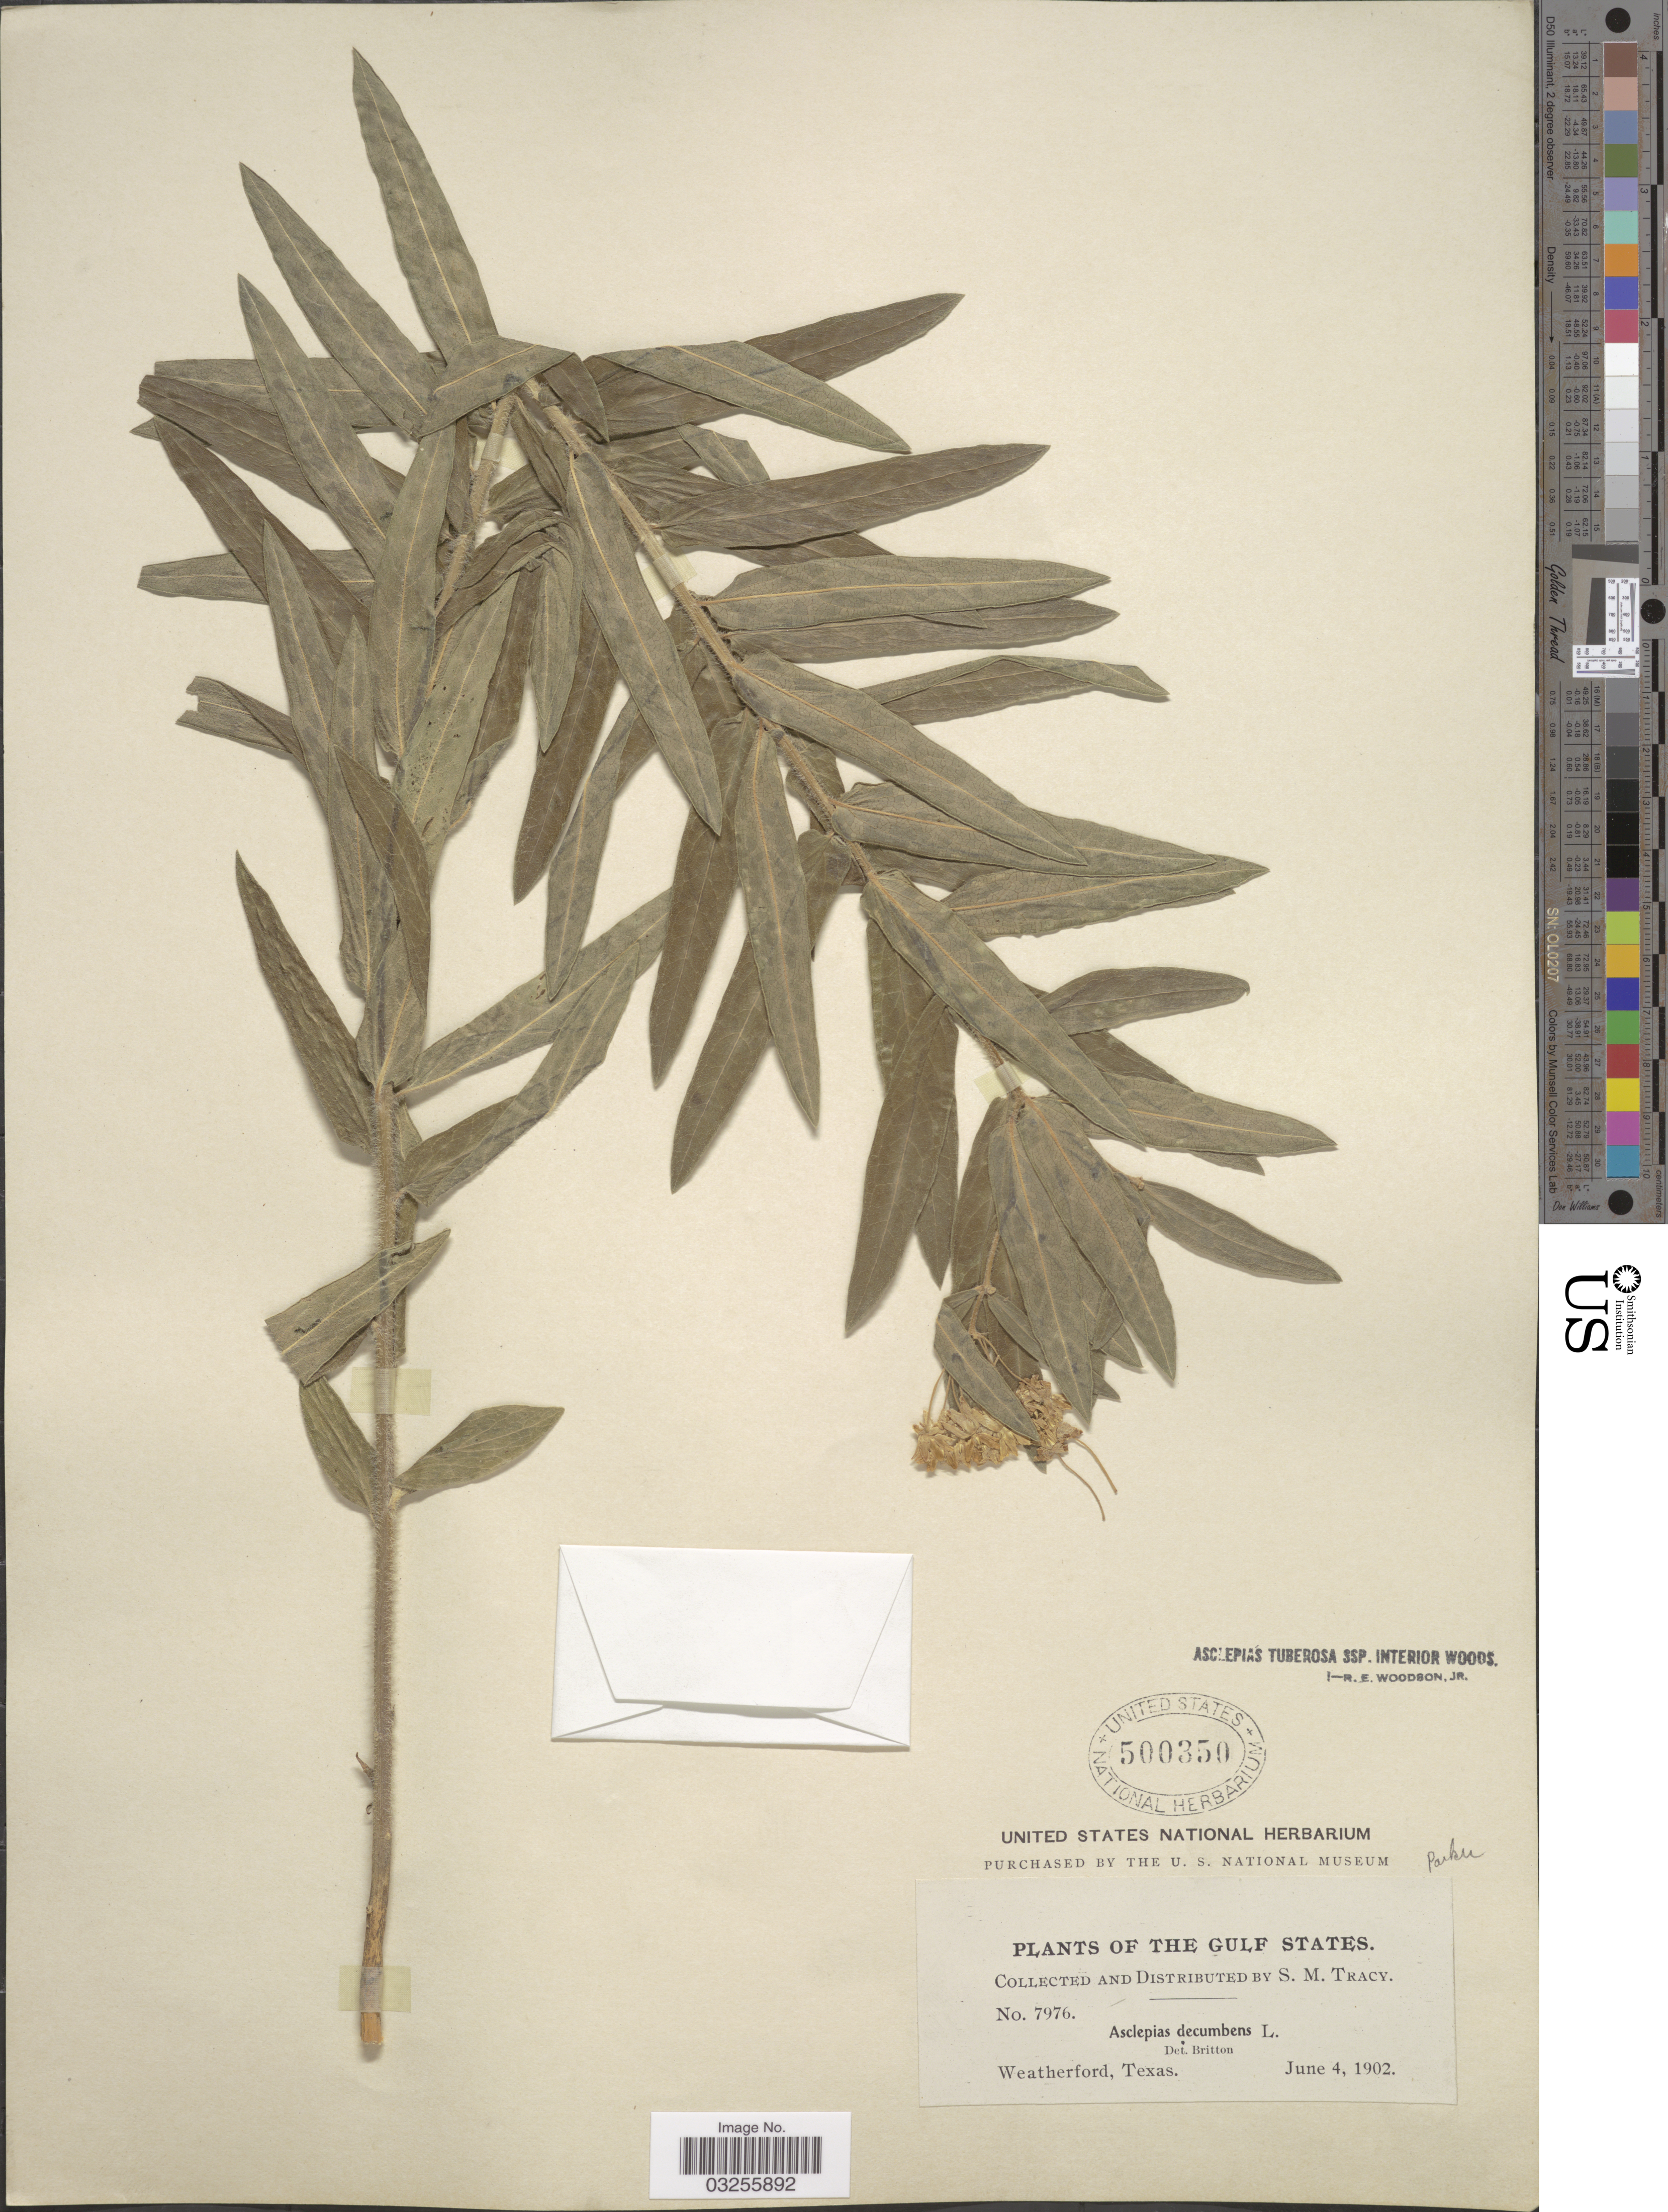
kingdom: Plantae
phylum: Tracheophyta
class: Magnoliopsida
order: Gentianales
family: Apocynaceae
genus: Asclepias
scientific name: Asclepias tuberosa subsp. interior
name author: Woodson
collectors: S. M. Tracy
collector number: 7976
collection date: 1902-06-04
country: United States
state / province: Texas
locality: The Gulf States. Weatherford.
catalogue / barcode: US 500350